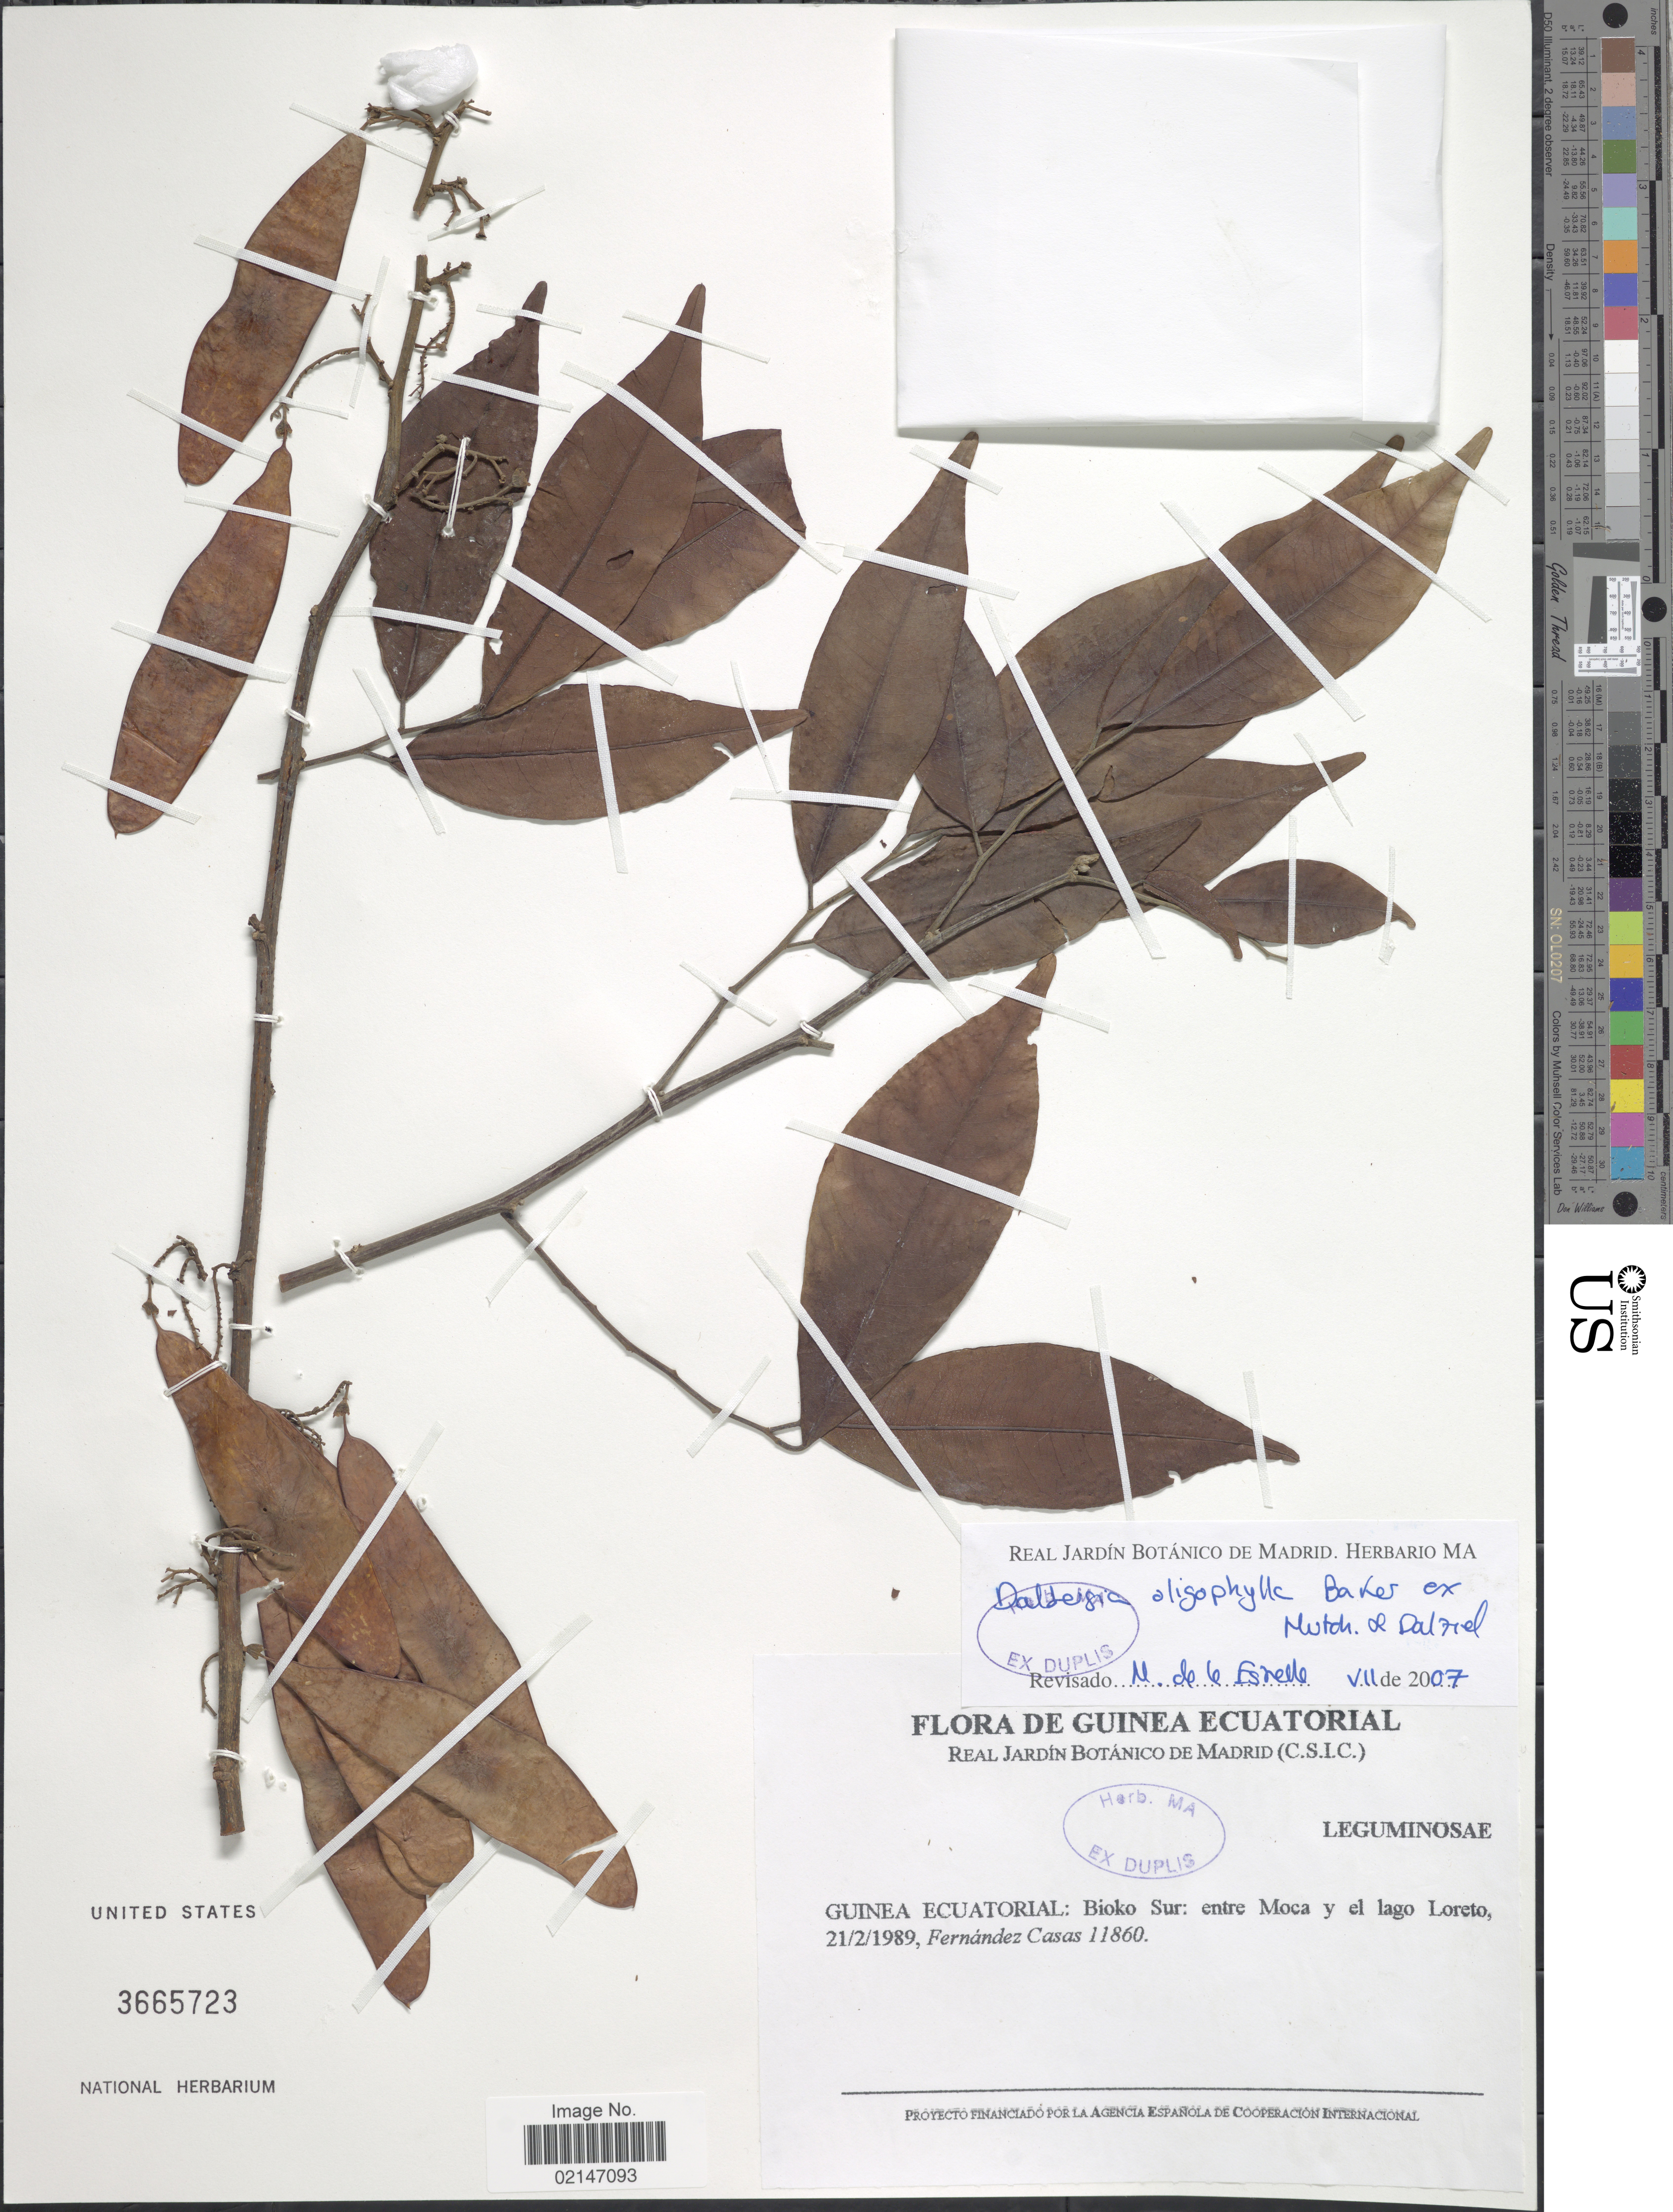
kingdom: Plantae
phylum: Tracheophyta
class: Magnoliopsida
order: Fabales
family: Fabaceae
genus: Dalbergia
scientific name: Dalbergia oligophylla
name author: Hosok.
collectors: F. Casas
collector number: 11860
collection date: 1989-02-21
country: Equatorial Guinea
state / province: Bioko Sur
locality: Entre Moca y el lago Loreto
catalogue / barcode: US 3665723